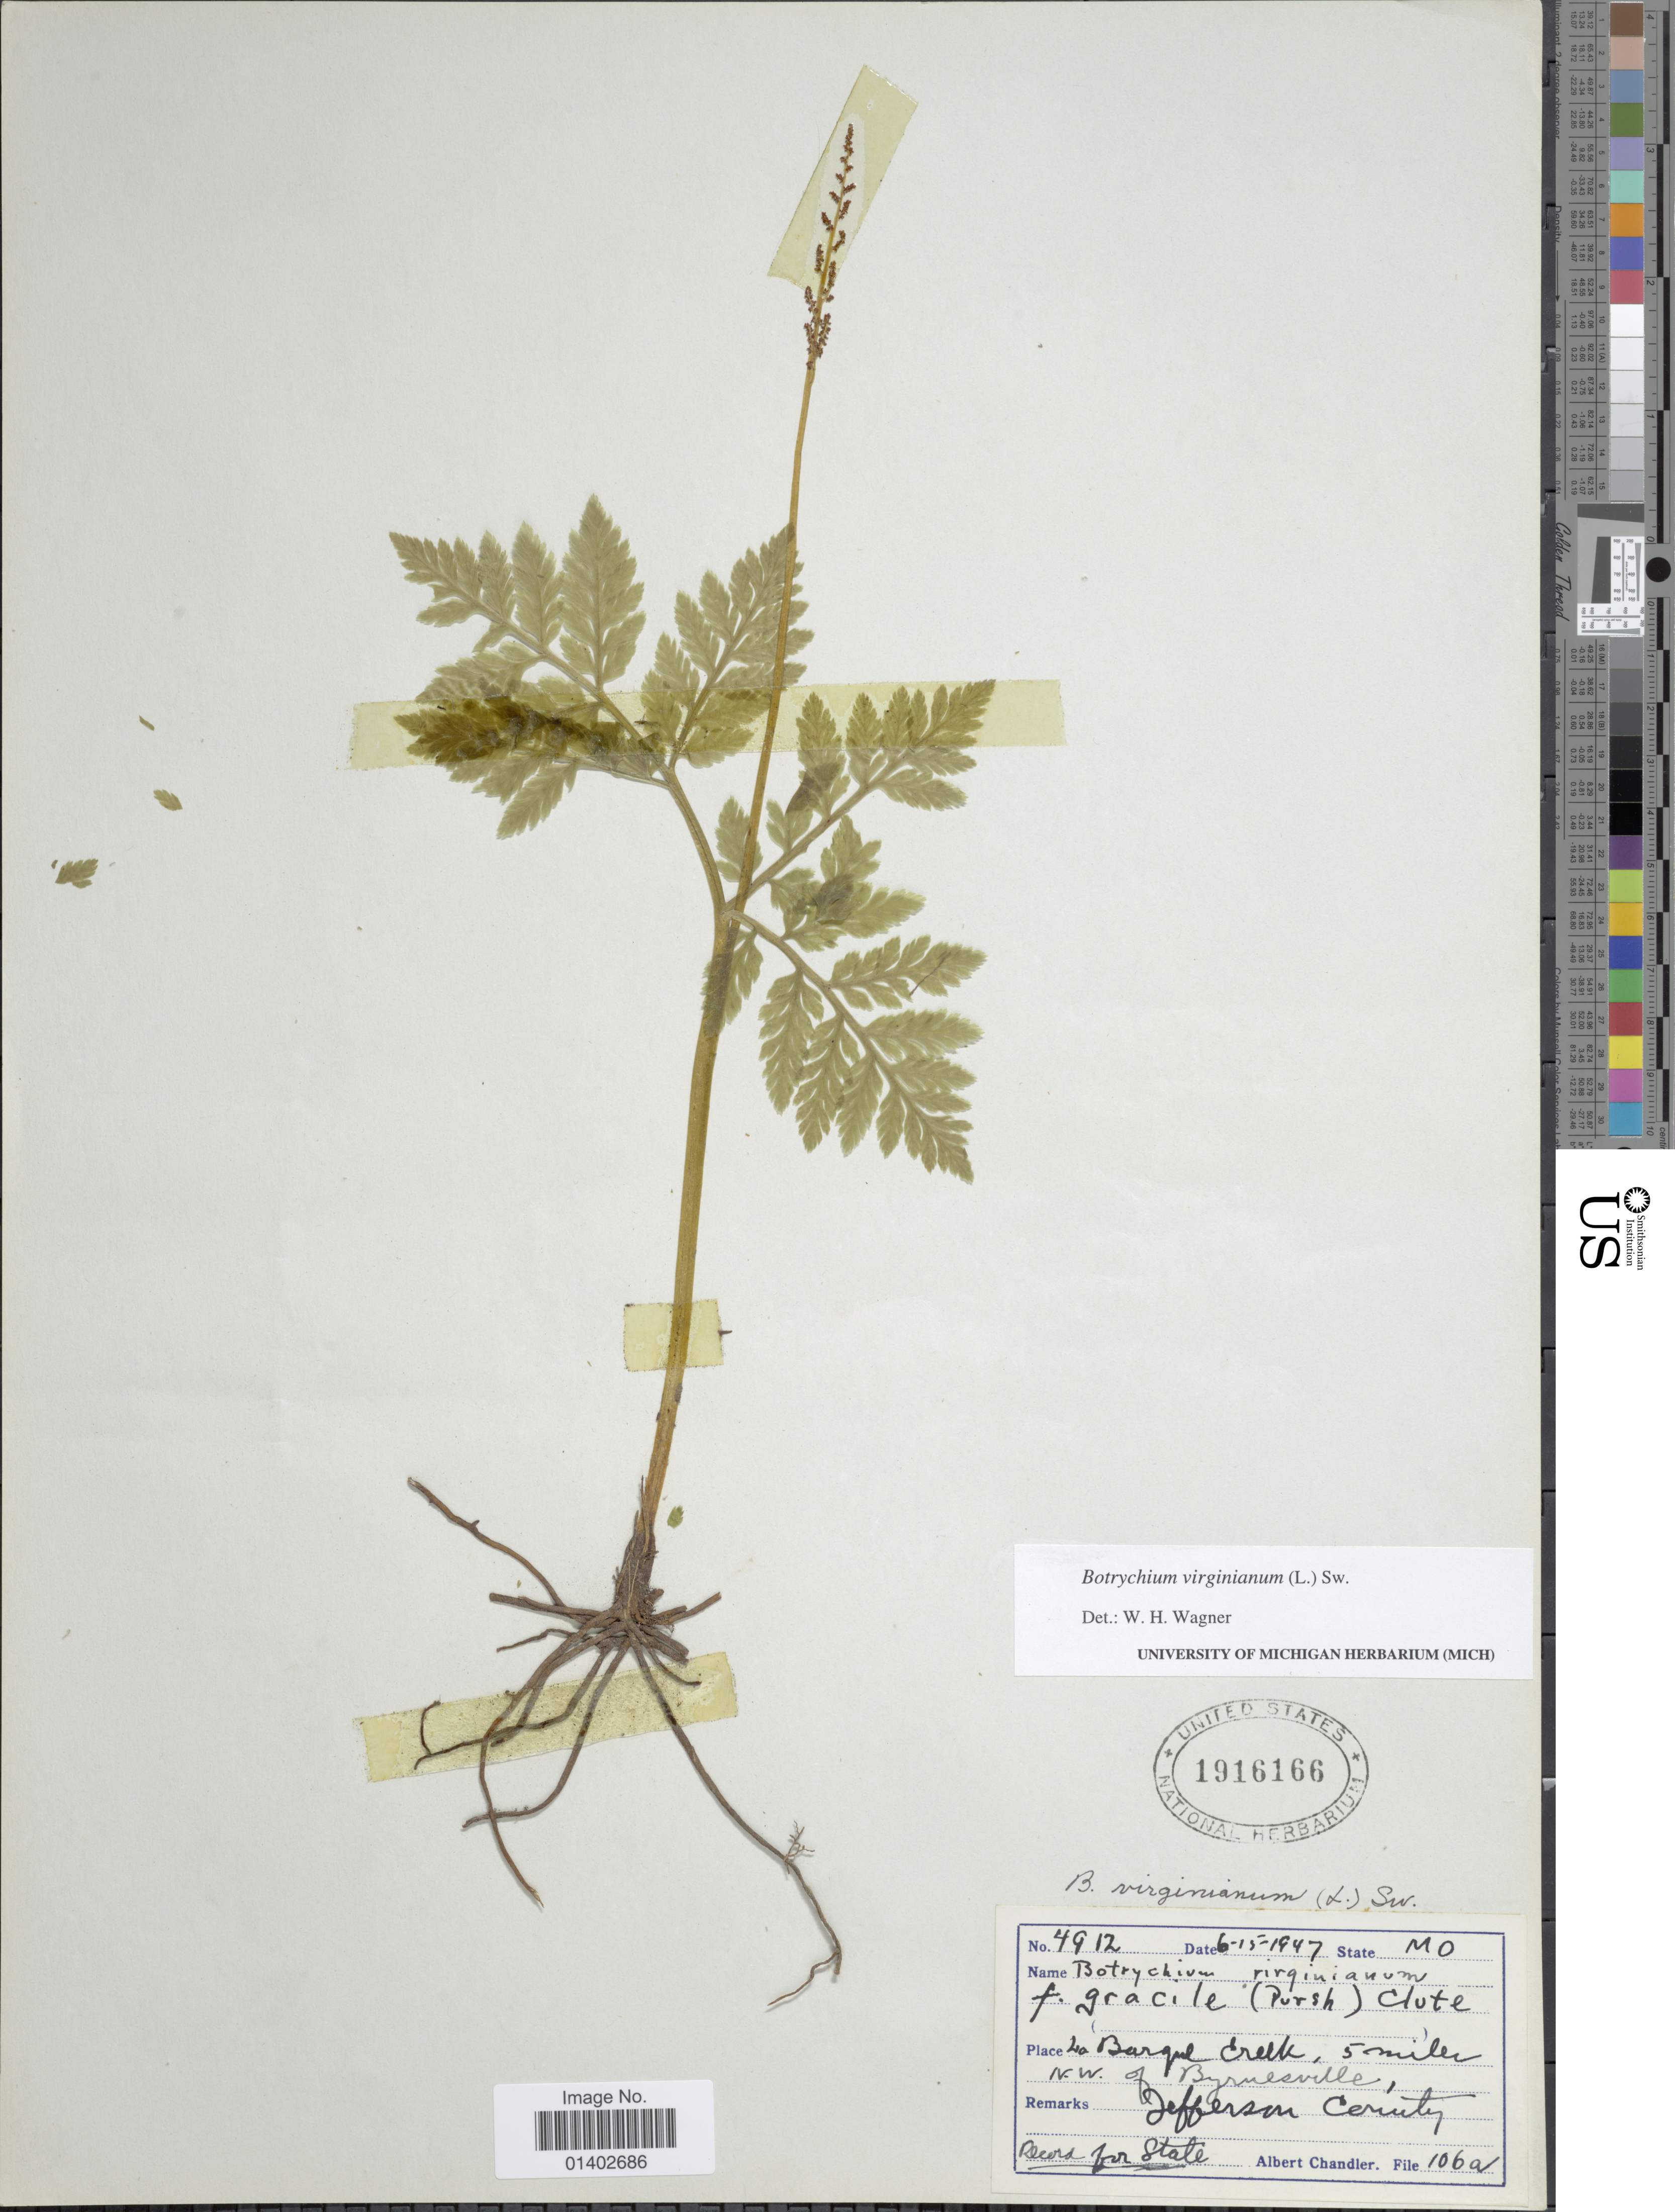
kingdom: Plantae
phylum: Tracheophyta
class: Polypodiopsida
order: Ophioglossales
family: Ophioglossaceae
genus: Botrychium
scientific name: Botrychium virginianum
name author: (L.) Sw.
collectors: B. Chandler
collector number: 106a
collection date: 1947-06-15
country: United States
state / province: Missouri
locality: La Barque Creek, 5 miles N.W. of Byrnesville, Jefferson County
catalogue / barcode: US 1916166